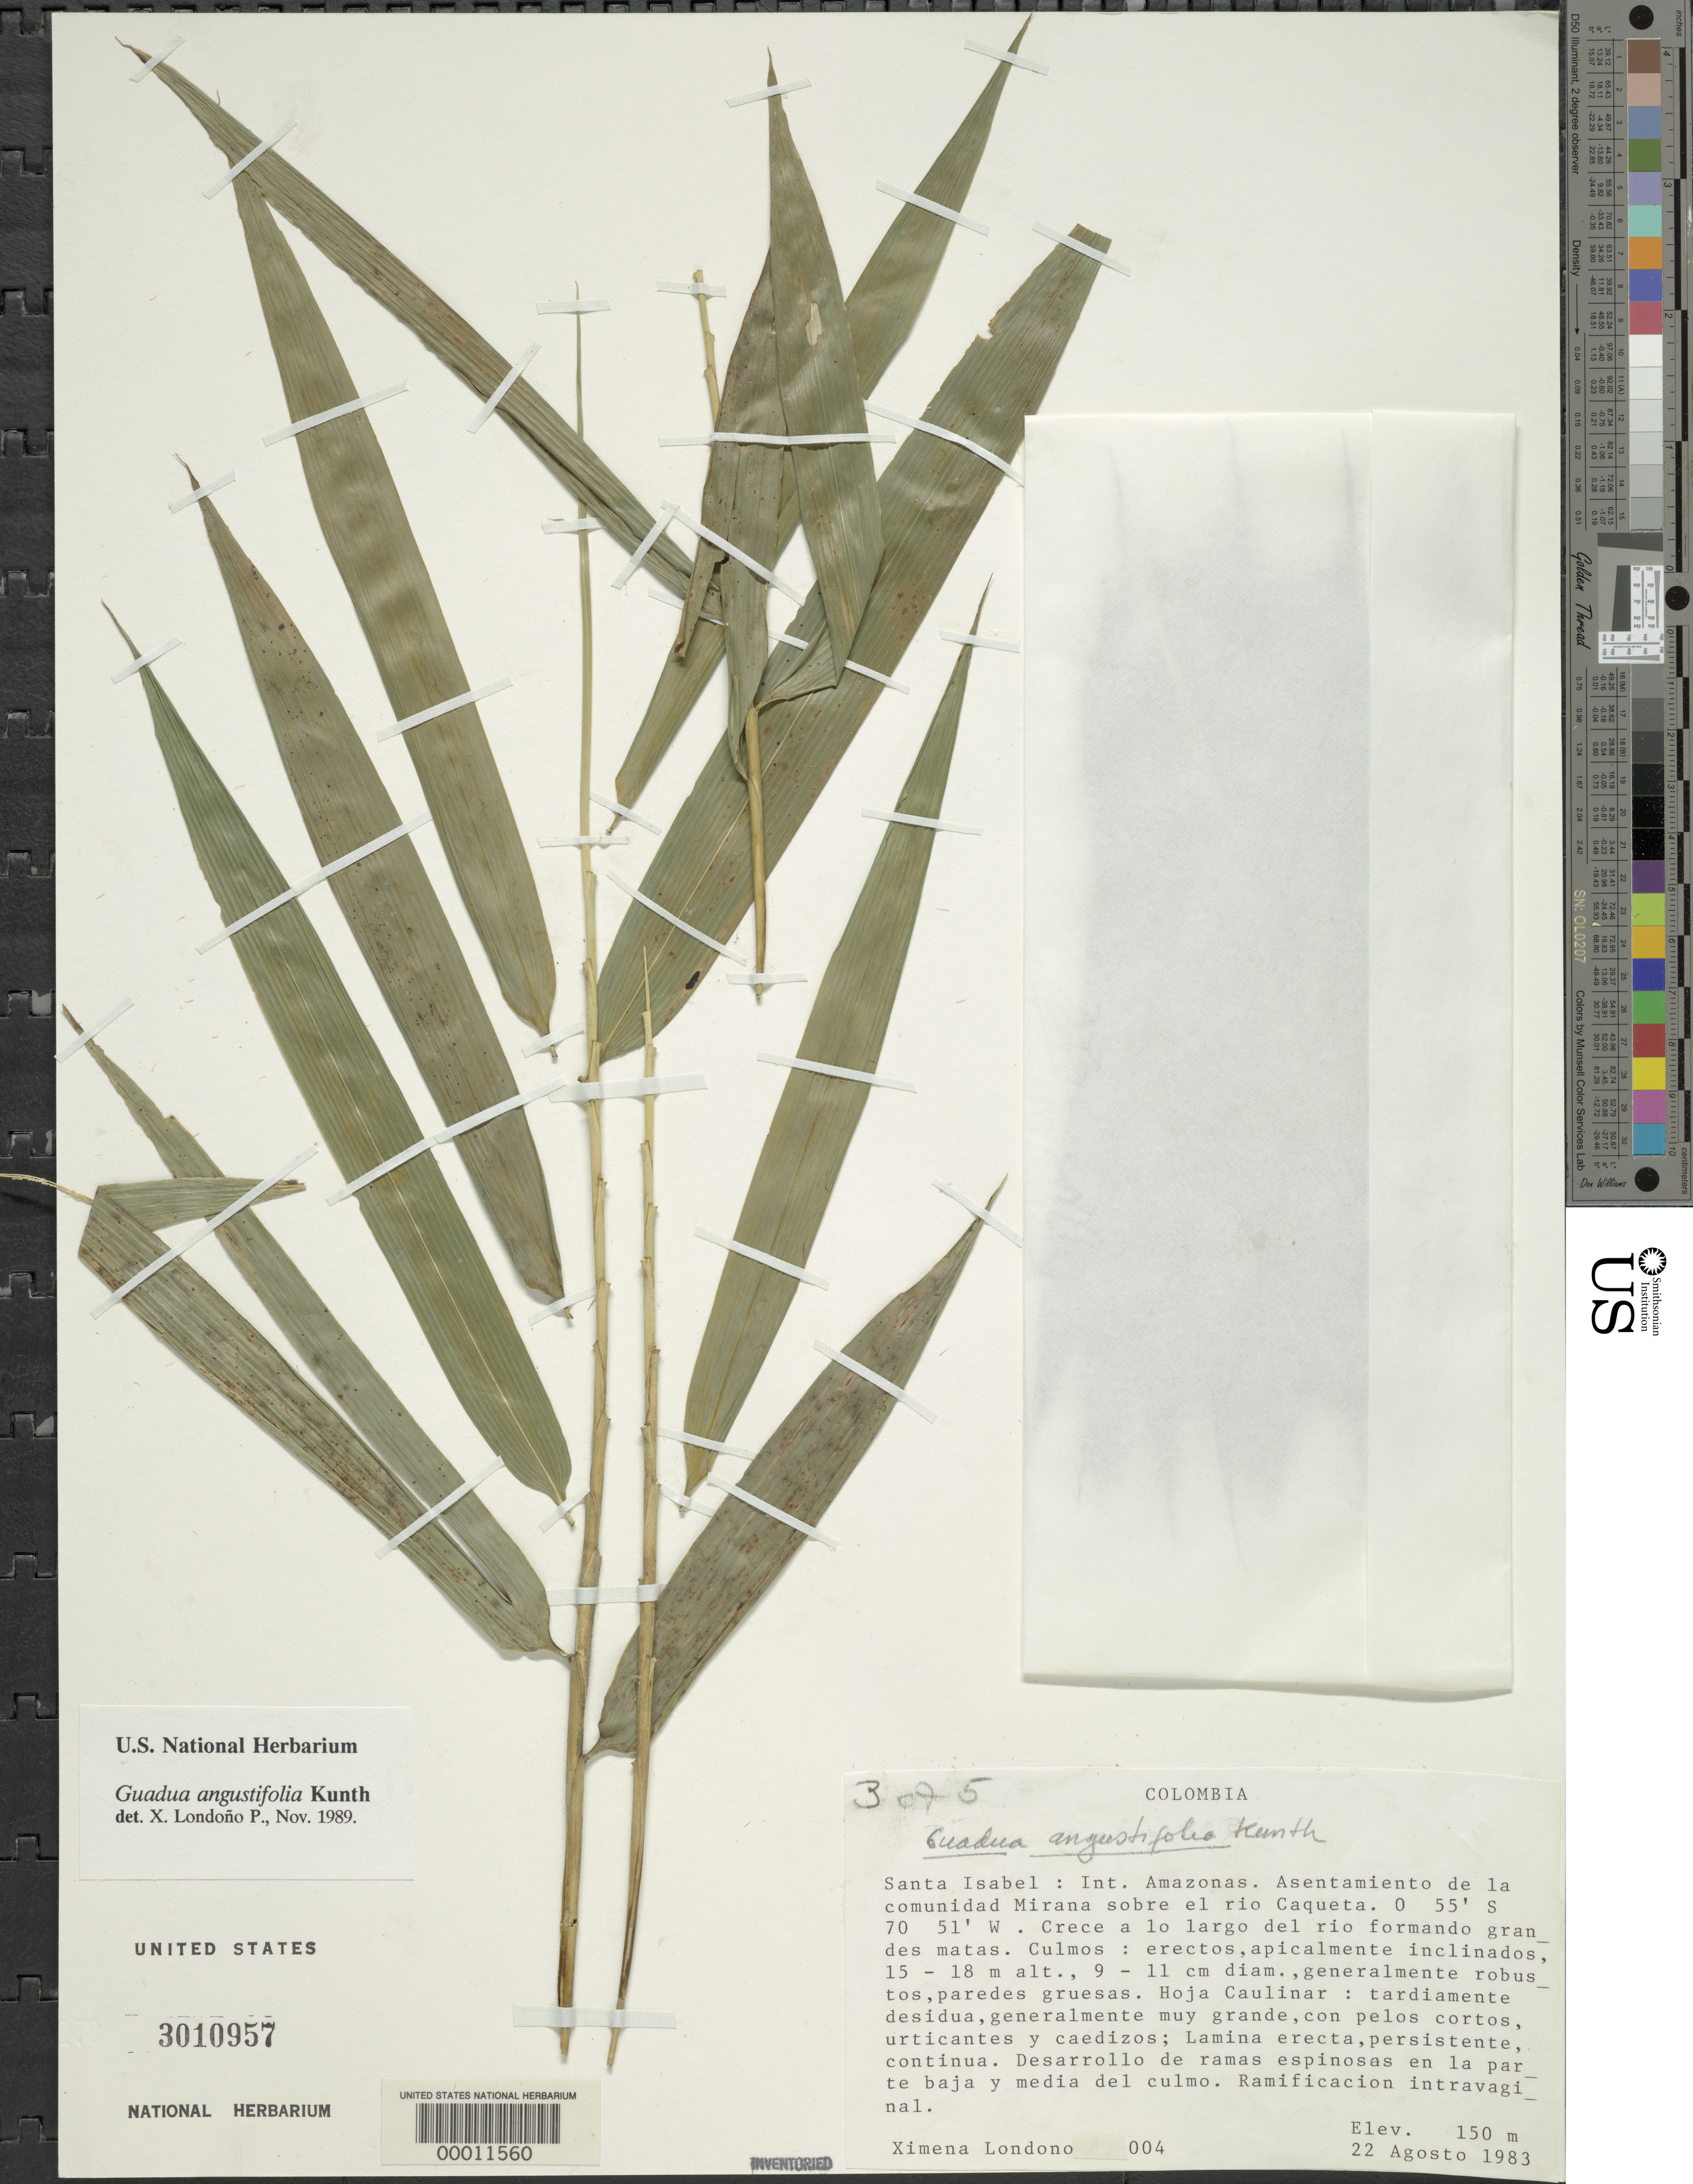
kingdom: Plantae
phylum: Tracheophyta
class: Liliopsida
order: Poales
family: Poaceae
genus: Guadua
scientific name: Guadua angustifolia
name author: Kunth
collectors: X. Londoño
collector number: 83-004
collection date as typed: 22 Aug 1983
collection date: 1983-08-22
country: Colombia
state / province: Amazônas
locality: Santa Isabel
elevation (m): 150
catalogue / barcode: US 3010957